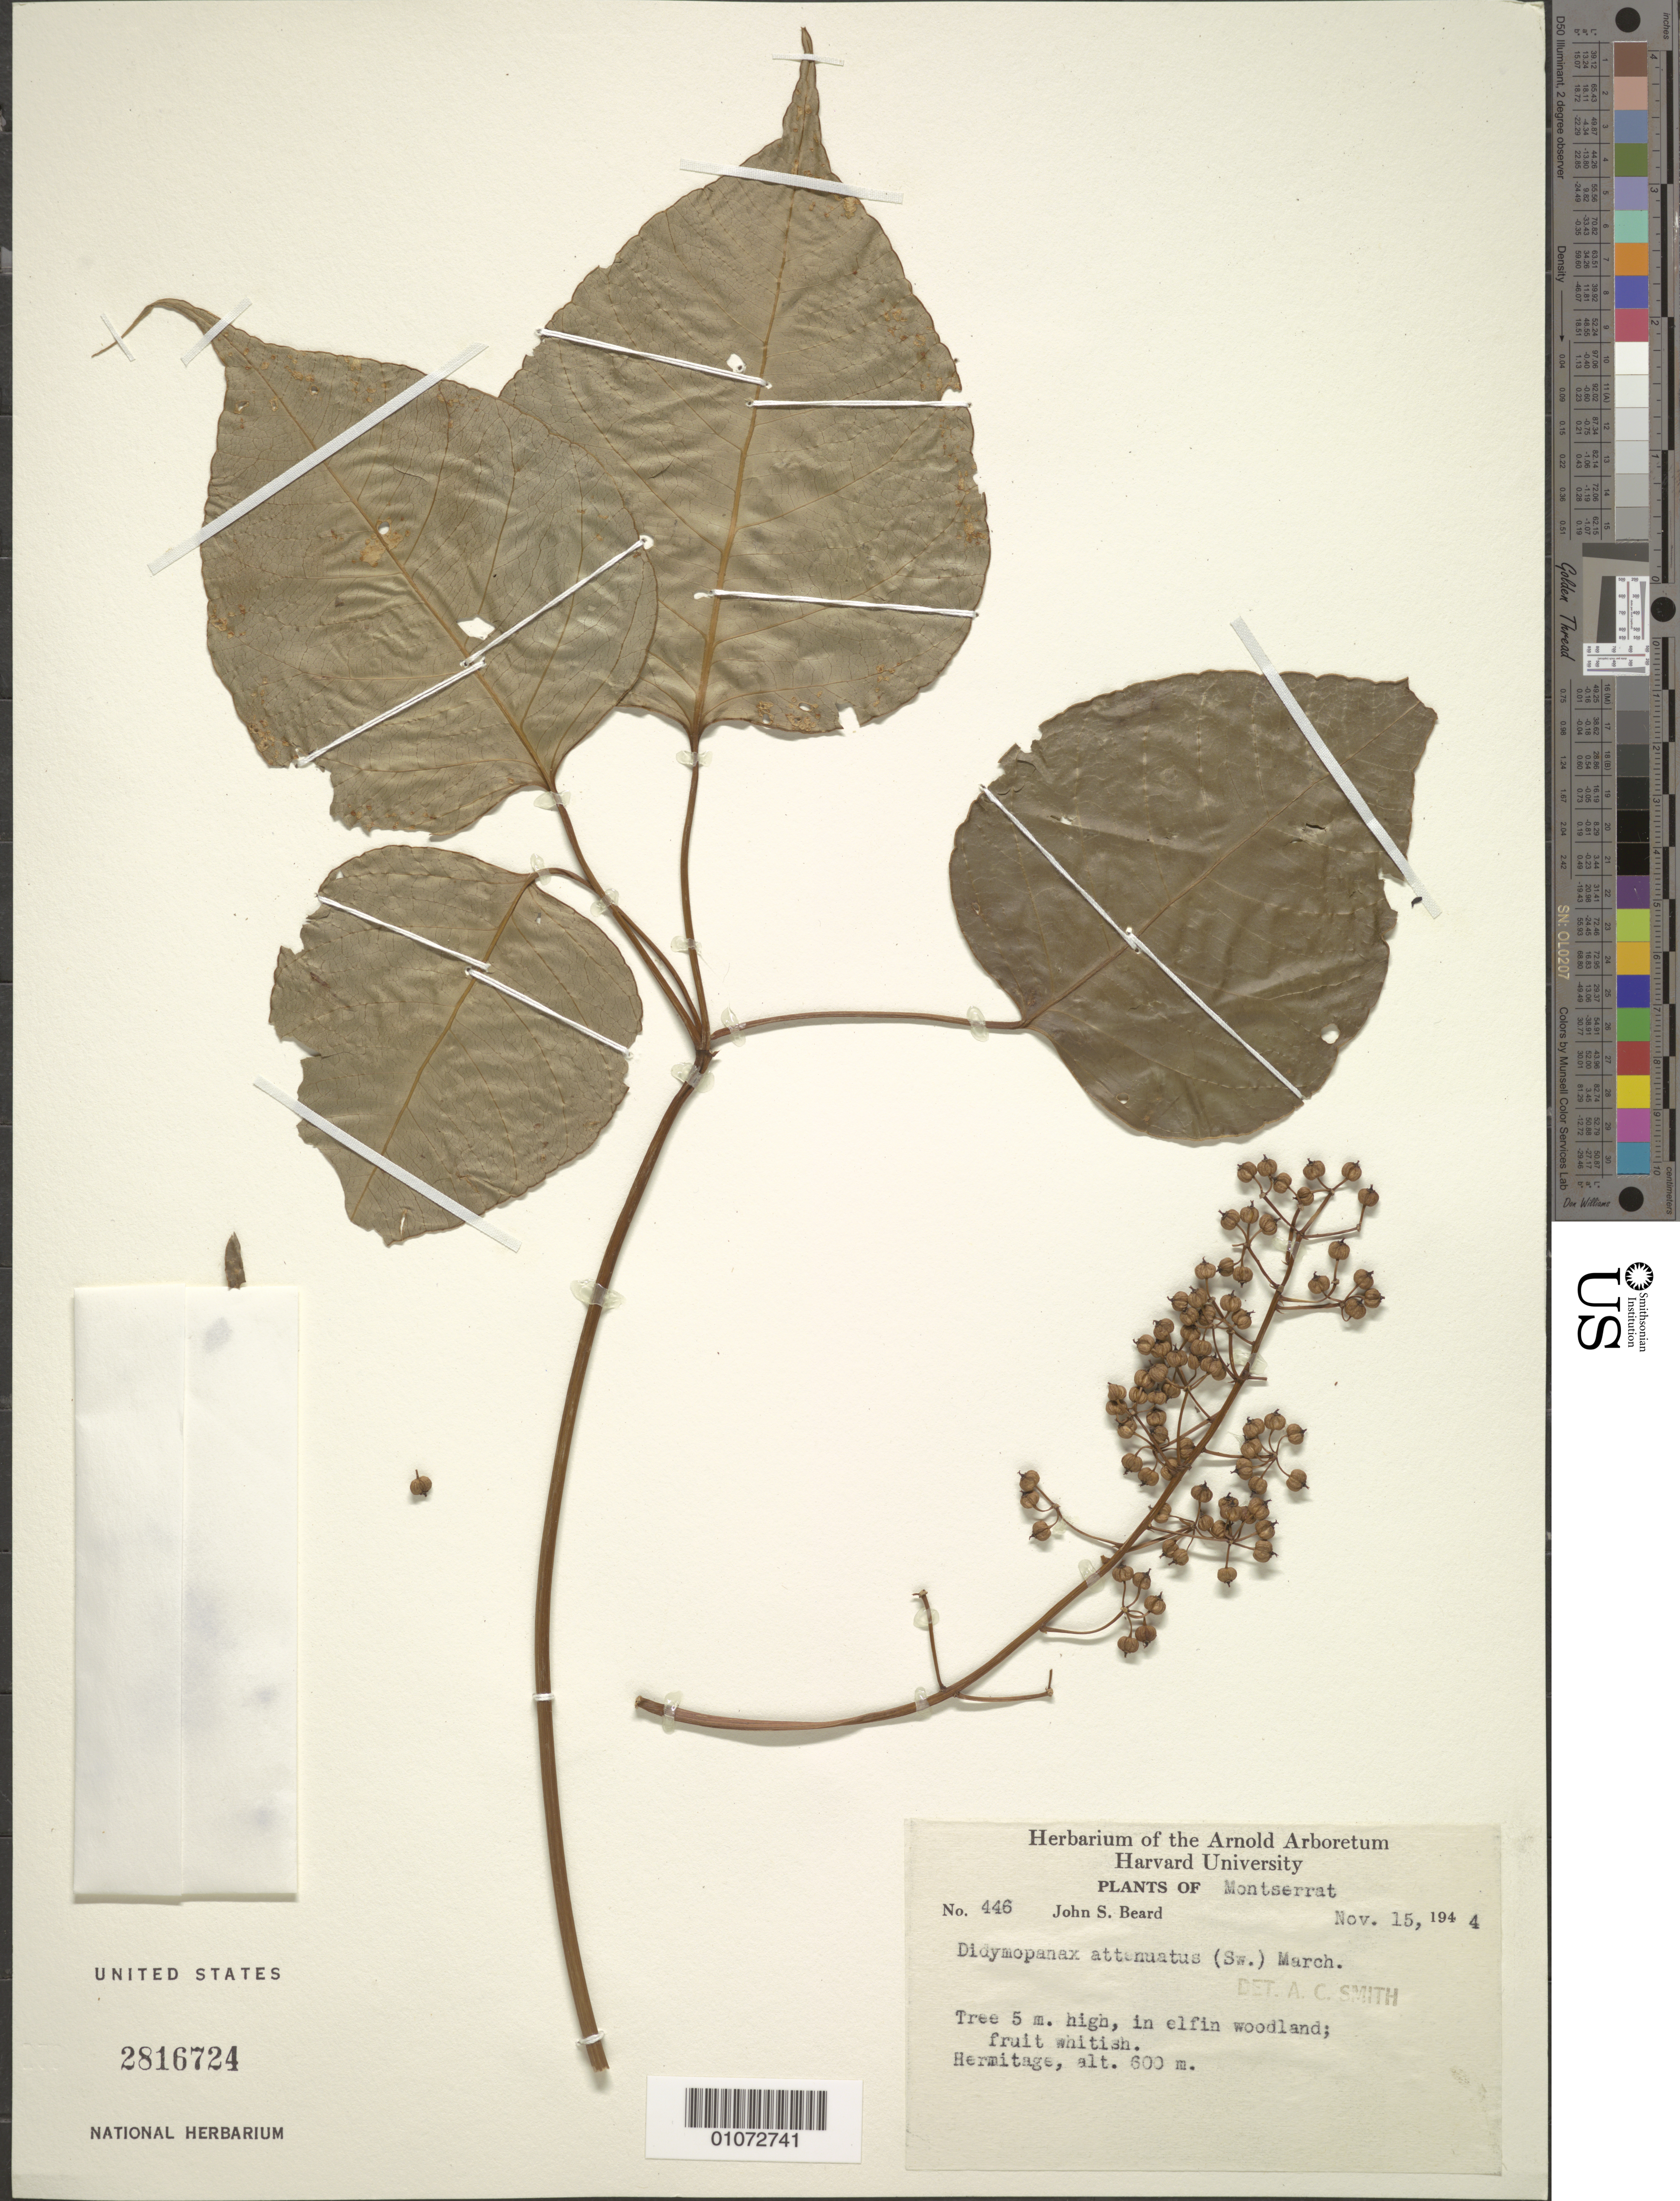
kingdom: Plantae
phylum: Tracheophyta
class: Magnoliopsida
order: Apiales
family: Araliaceae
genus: Schefflera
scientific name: Schefflera attenuata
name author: (Sw.) Frodin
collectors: J. Beard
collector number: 446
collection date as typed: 15 Nov 1944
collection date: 1944-11-15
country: Montserrat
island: Montserrat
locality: Hermitage, in elfin woodland.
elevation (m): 600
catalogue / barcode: US 2816724